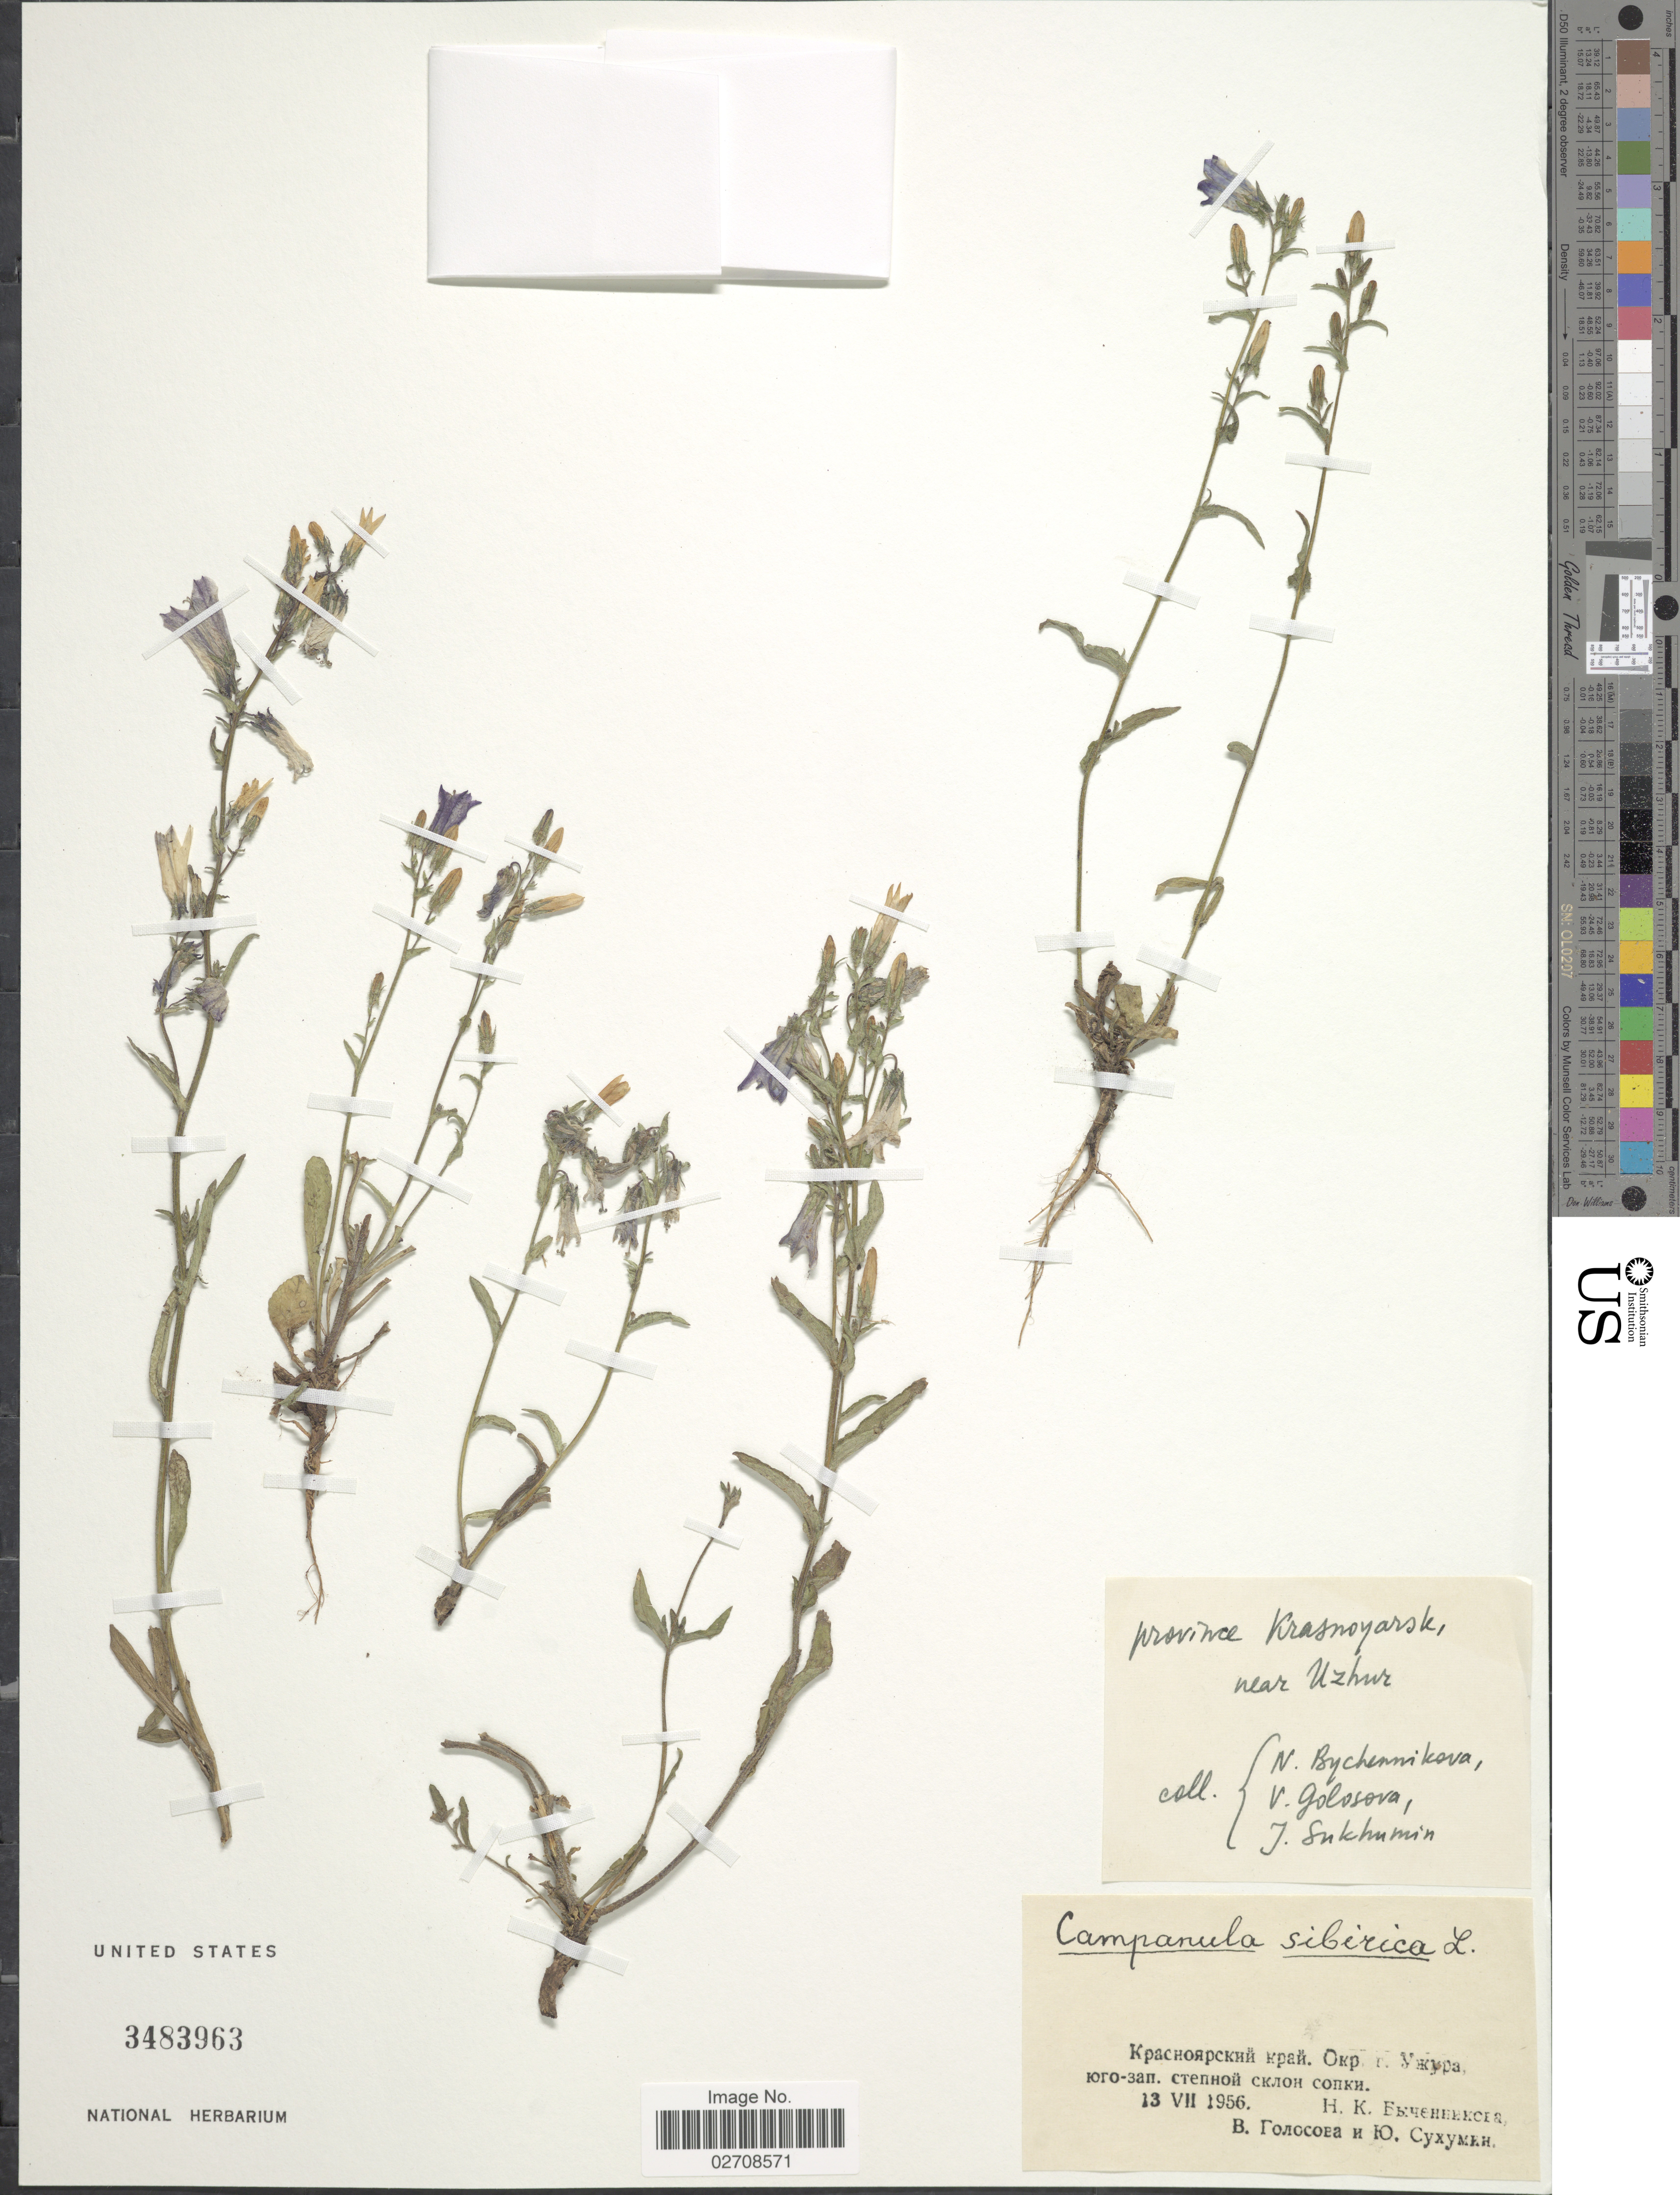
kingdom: Plantae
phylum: Tracheophyta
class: Magnoliopsida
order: Asterales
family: Campanulaceae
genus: Campanula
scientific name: Campanula sibirica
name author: L.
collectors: N. Bychennikova, V. Golosova & J. Sukhumin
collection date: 1956-07-13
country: Russian Federation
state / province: Krasnoyarsk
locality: Province Krasnoyarsk, near Uzhur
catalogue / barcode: US 3483963